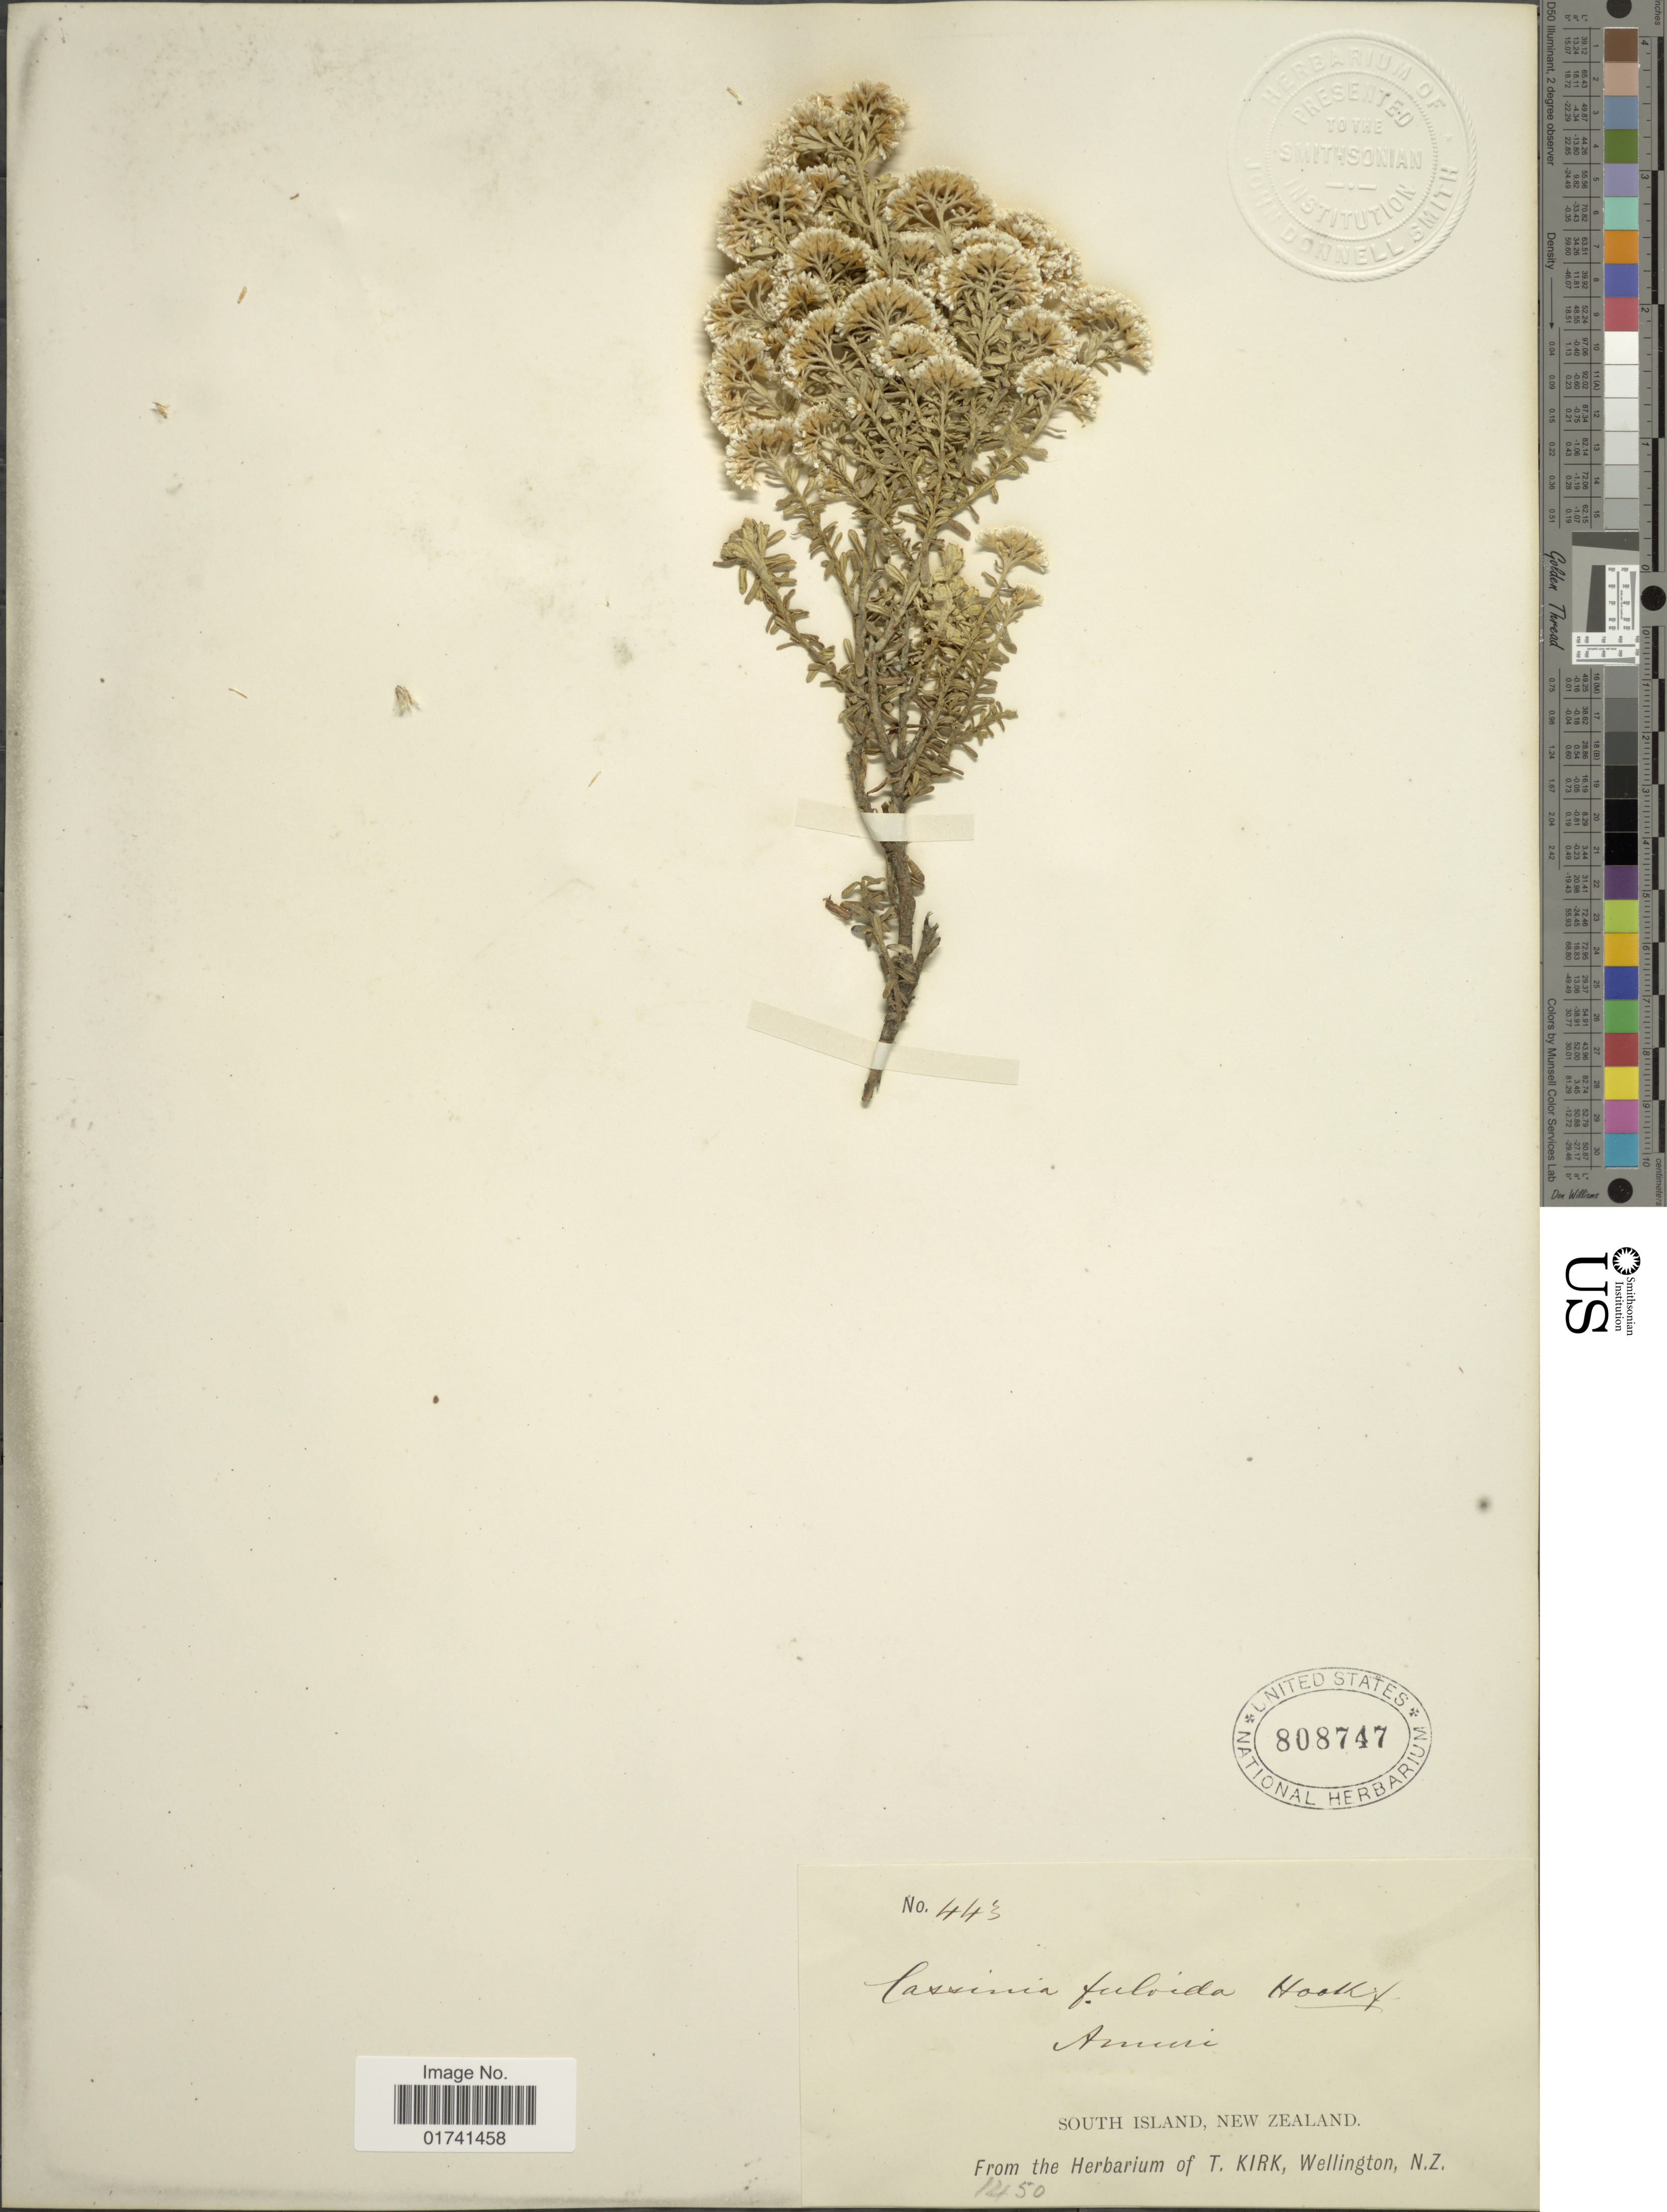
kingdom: Plantae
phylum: Tracheophyta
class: Magnoliopsida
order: Asterales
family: Asteraceae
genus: Cassinia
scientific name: Cassinia fulvida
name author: A. Cunn. & DC.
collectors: ex Herb. T. Kirk, Wellington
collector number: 443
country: New Zealand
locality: Amuri, South Island.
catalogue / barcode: US 808747